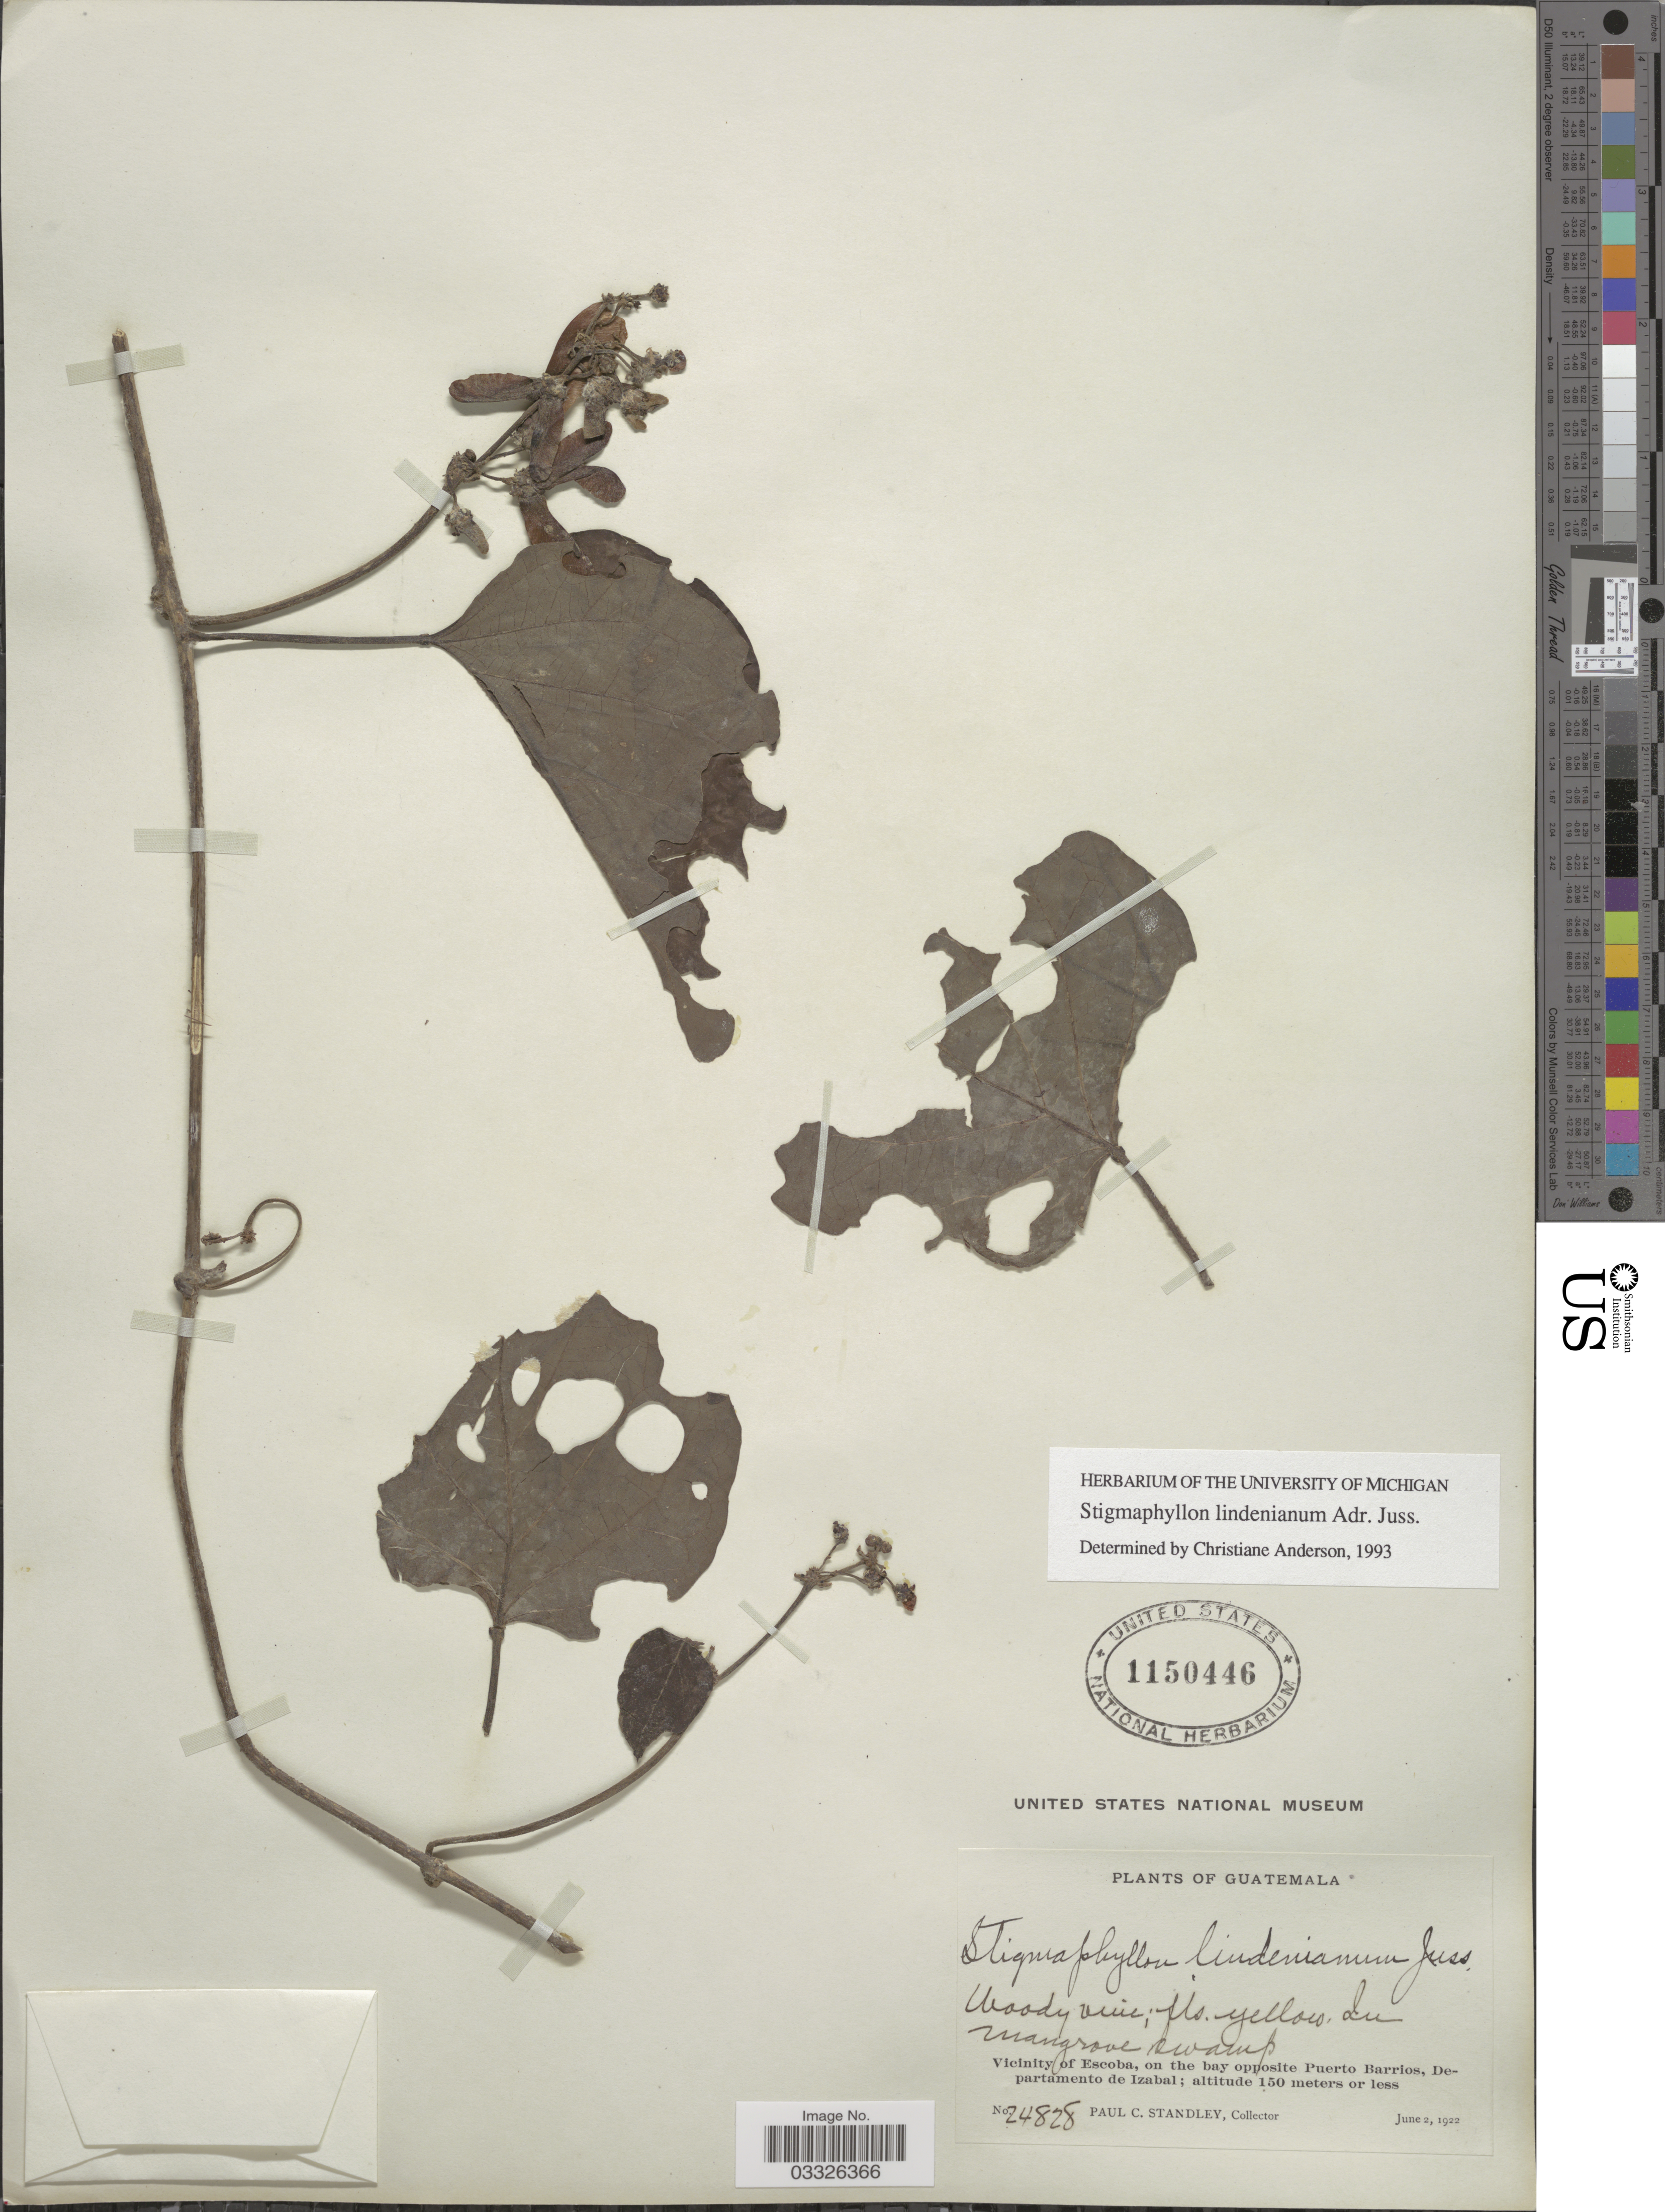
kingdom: Plantae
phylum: Tracheophyta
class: Magnoliopsida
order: Malpighiales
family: Malpighiaceae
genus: Stigmaphyllon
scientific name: Stigmaphyllon lindenianum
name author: A. Juss.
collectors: P. C. Standley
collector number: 24828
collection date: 1922-06-02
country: Guatemala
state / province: Izabal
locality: Vicinity of Escoba, on the bay opposite Puerto Barrios, Departamento de Izabal.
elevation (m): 150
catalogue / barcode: US 1150446